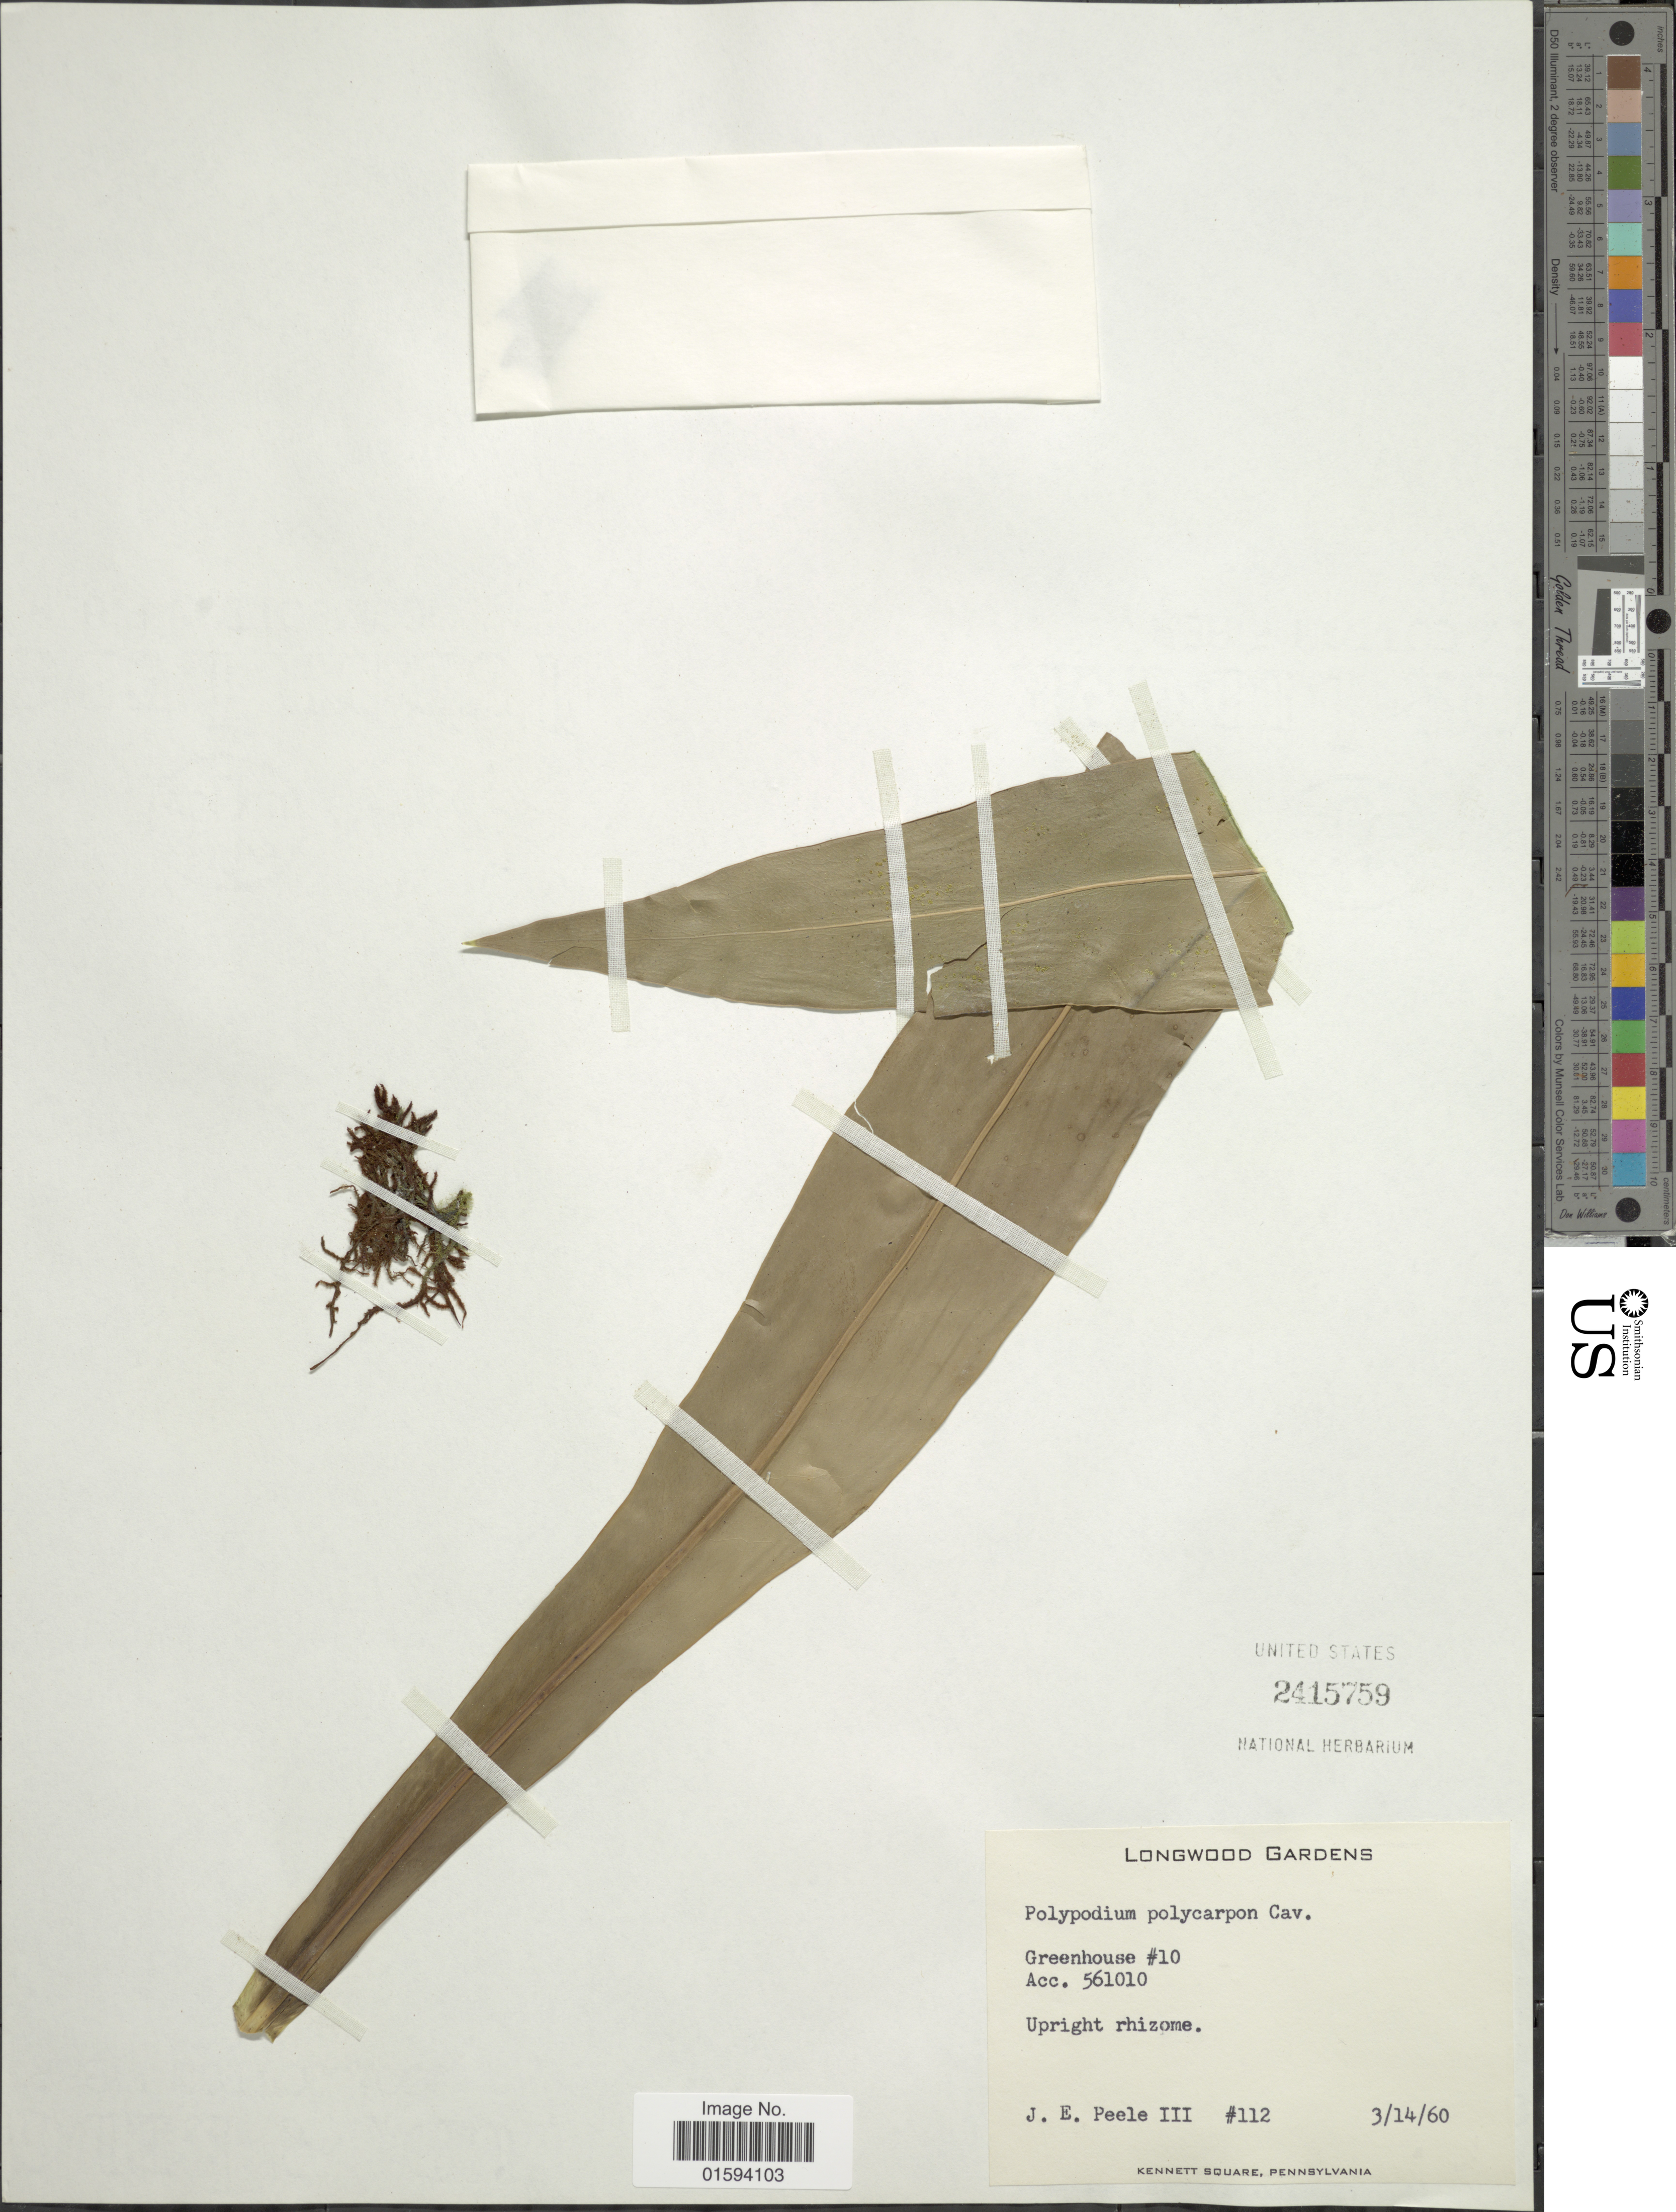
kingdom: Plantae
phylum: Tracheophyta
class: Polypodiopsida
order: Polypodiales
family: Polypodiaceae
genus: Polypodium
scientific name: Polypodium polycarpon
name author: Cav. ex Sw.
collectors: J. Peele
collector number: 112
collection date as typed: Transcribed d/m/y: 14/3/60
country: United States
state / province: Pennsylvania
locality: Longwood Gardens, Greenhouse #10, Acc. 561010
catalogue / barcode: US 2415759